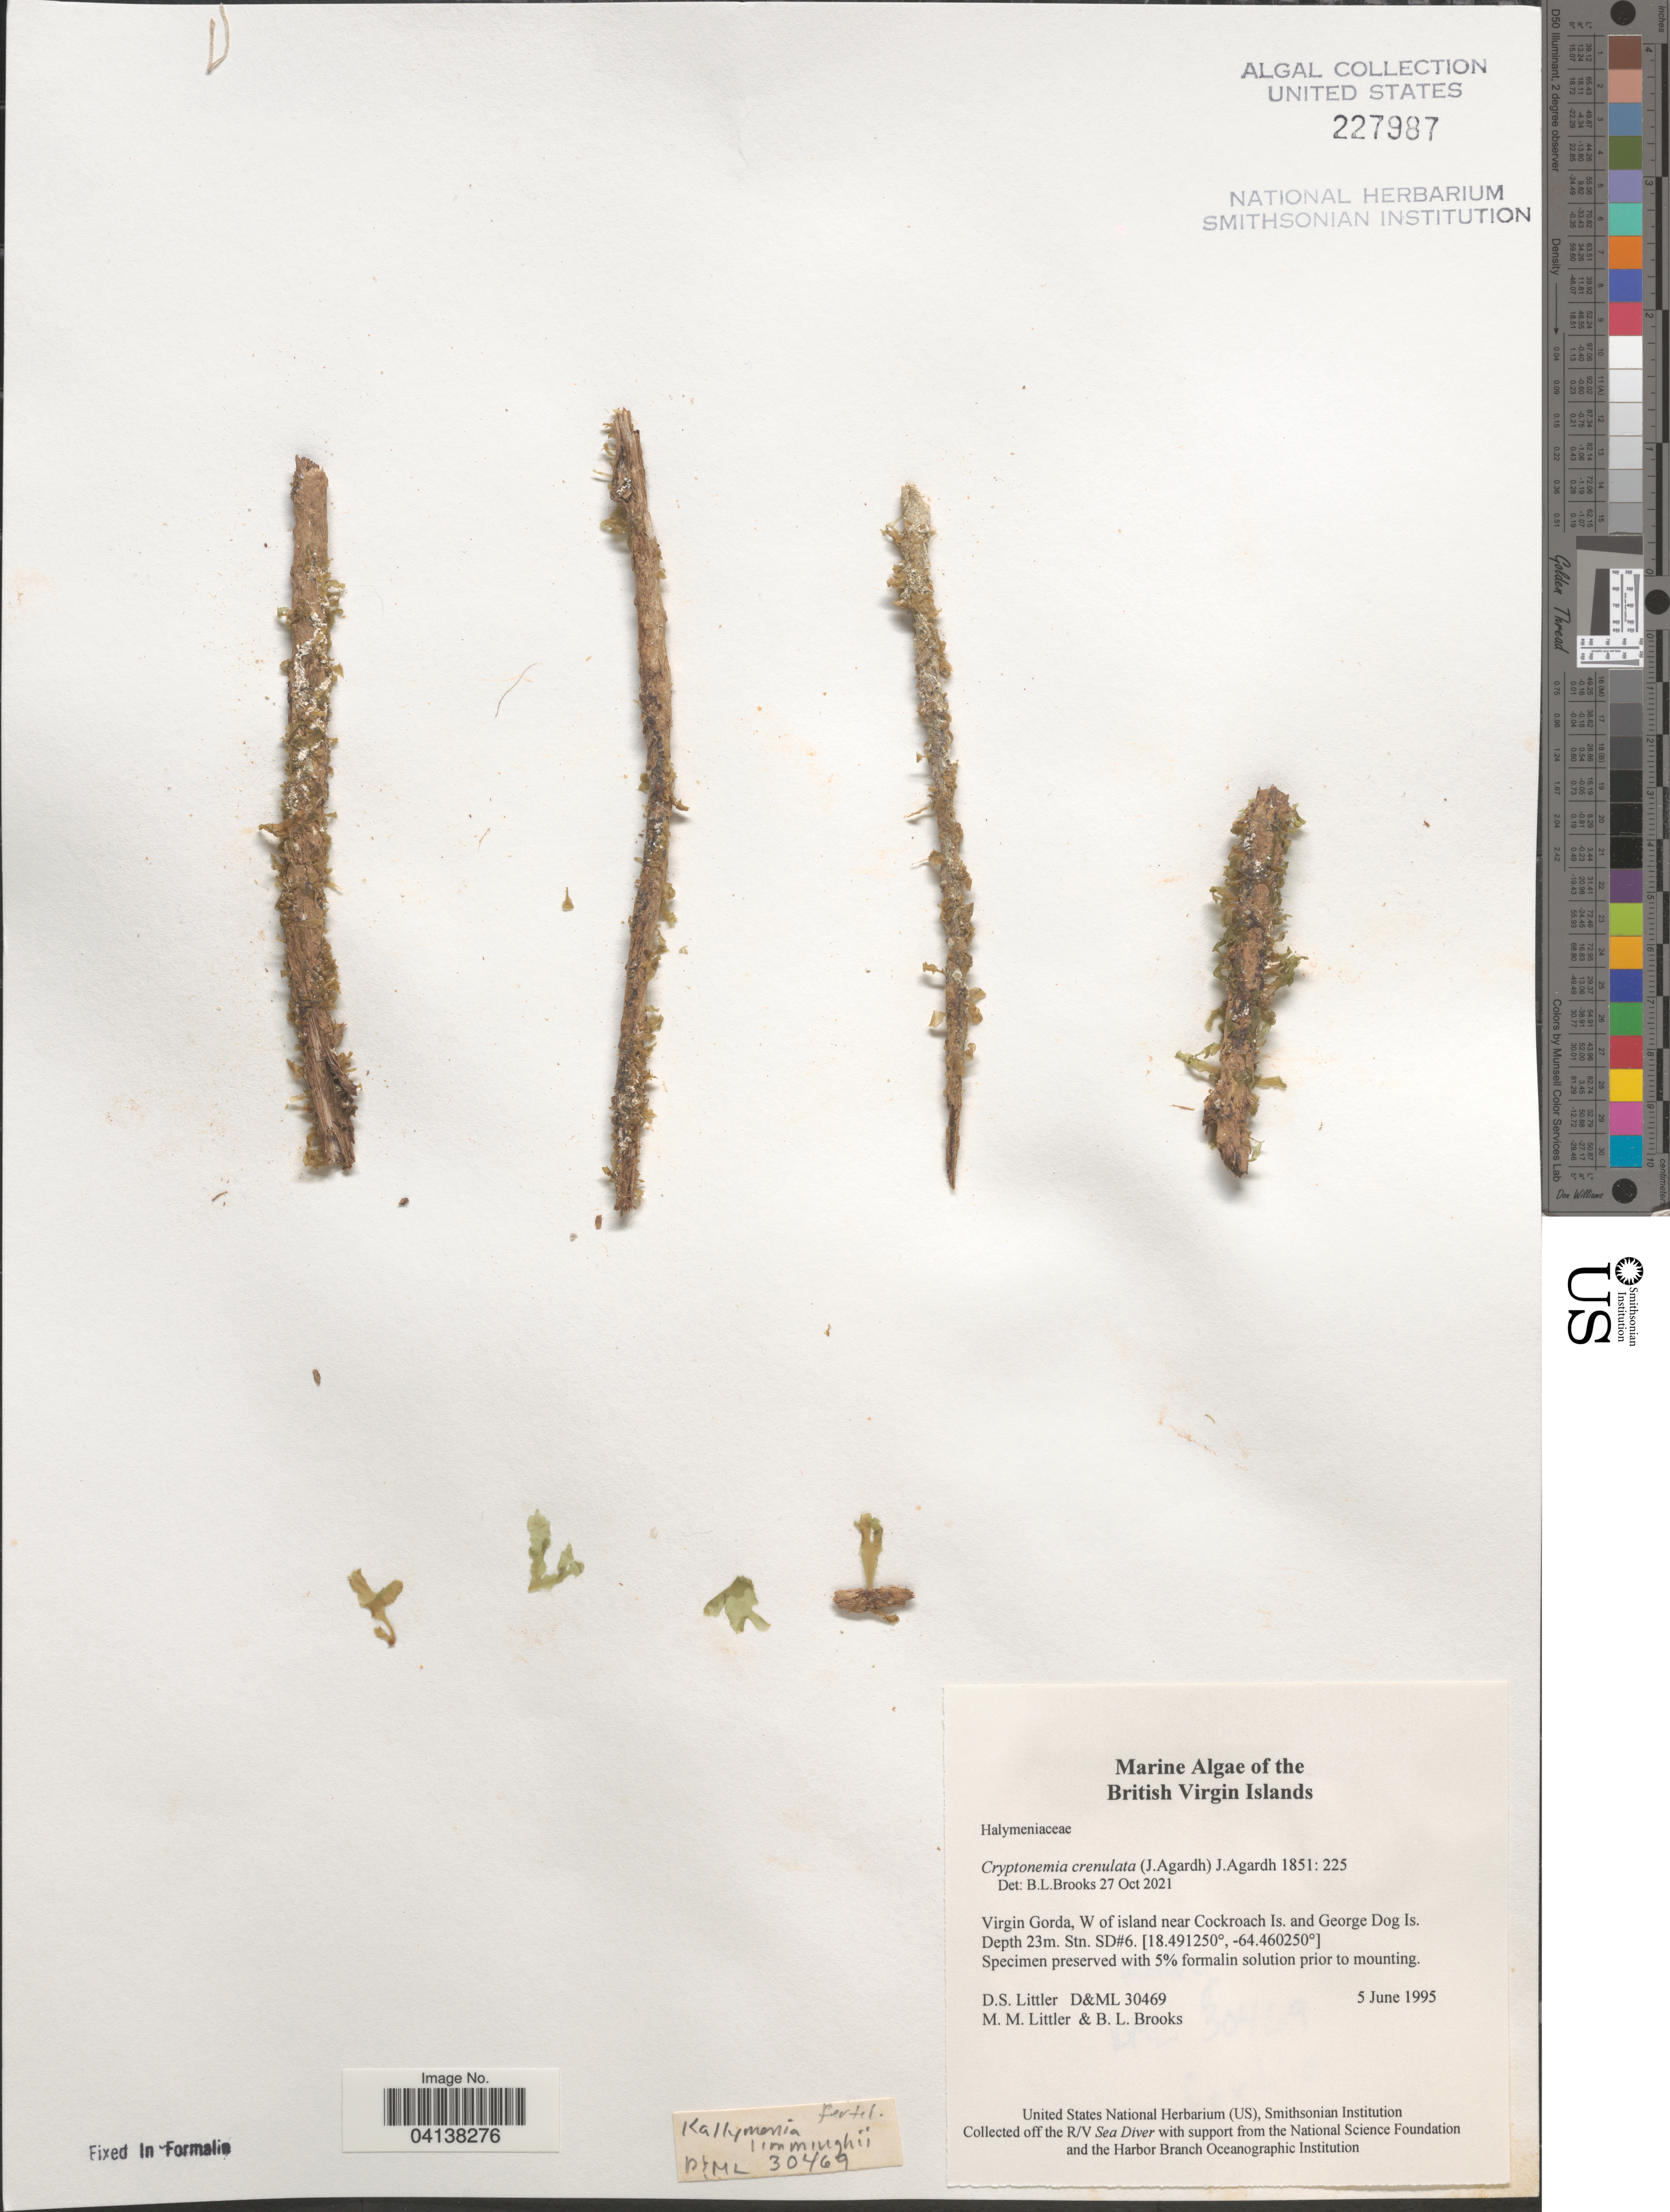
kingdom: Plantae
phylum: Rhodophyta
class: Florideophyceae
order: Halymeniales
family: Halymeniaceae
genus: Cryptonemia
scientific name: Cryptonemia crenulata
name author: (J. Agardh) J. Agardh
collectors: D. S. Littler & B. Brooks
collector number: D&ML 30469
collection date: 1995-06-05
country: British Virgin Islands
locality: Virgin Gorda. W of island near Cockroach Is. and George Dog Is. Stn. SD#6.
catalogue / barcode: US 227987